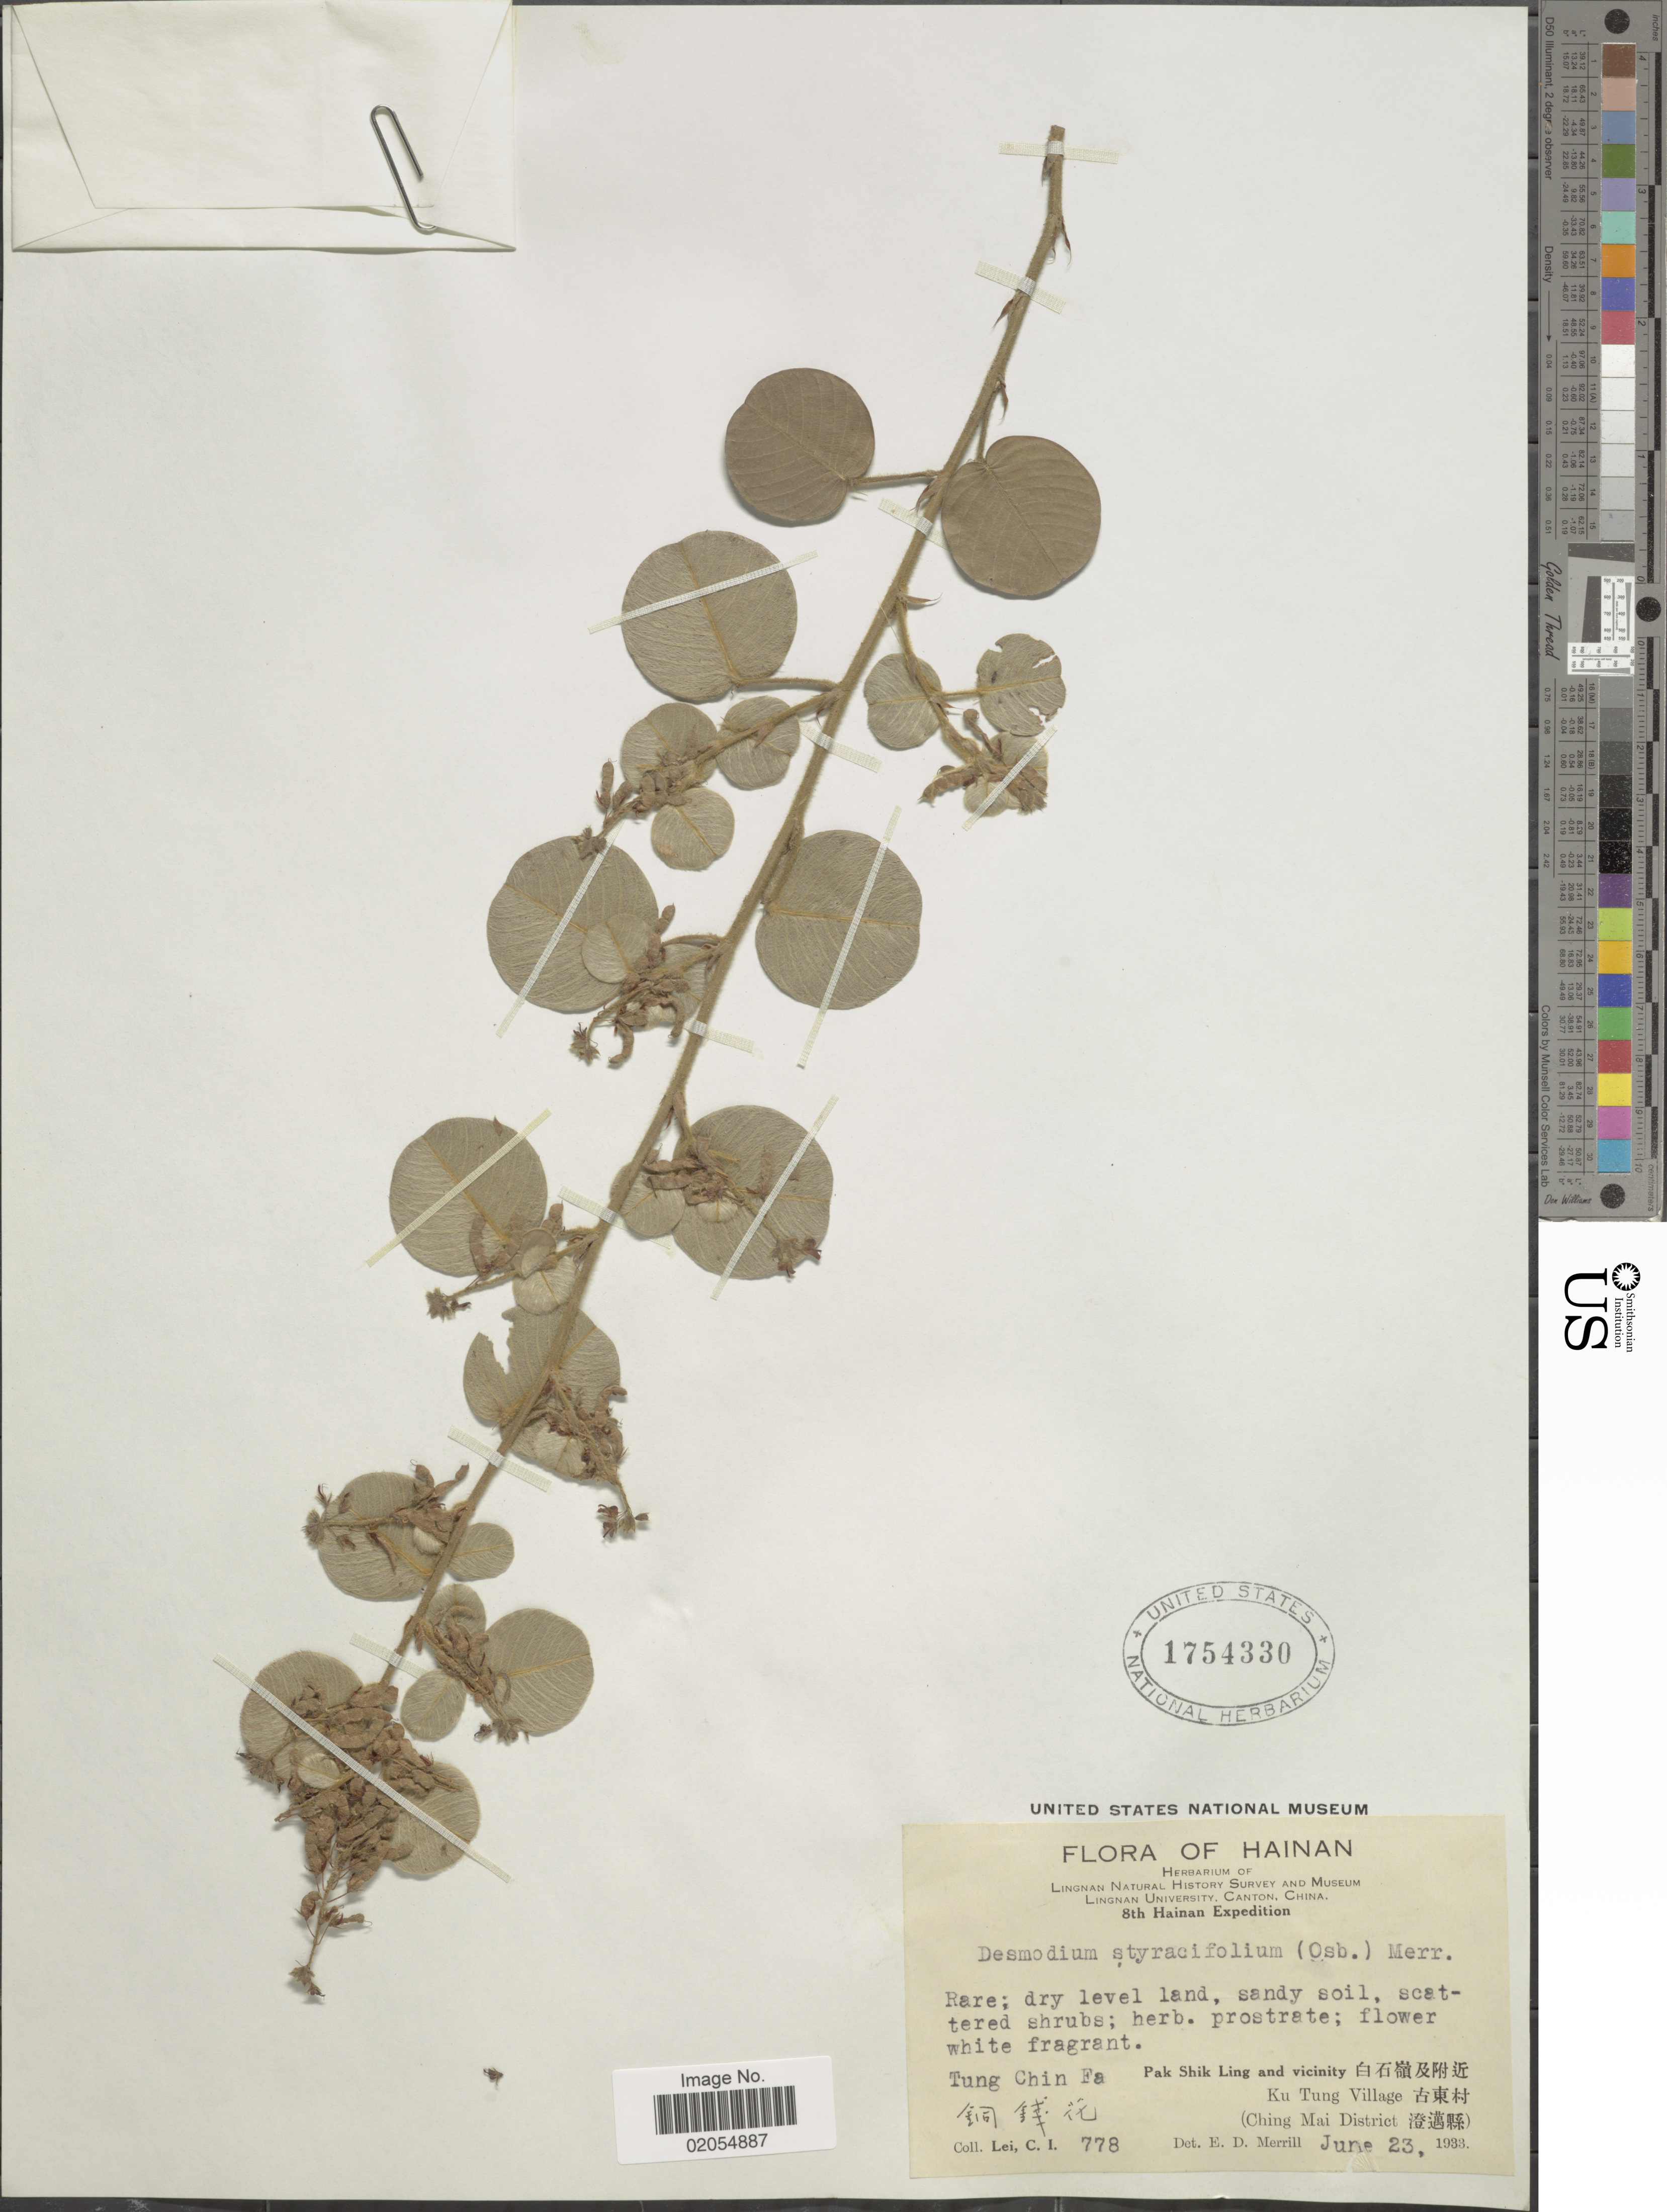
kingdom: Plantae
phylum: Tracheophyta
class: Magnoliopsida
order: Fabales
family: Fabaceae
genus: Grona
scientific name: Grona styracifolia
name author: (Osbeck) H. Ohashi & K. Ohashi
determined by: Strong, Mark T., (BOT), Smithsonian Institution - National Museum of Natural History (UNITED STATES)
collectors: C. I. Lei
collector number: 778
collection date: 1933-06-23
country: China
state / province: Hainan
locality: Tung Chin Fa, Pak Shik Ling and vicinity, Ku Tung Village, (Ching Mai District)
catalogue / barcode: US 1754330